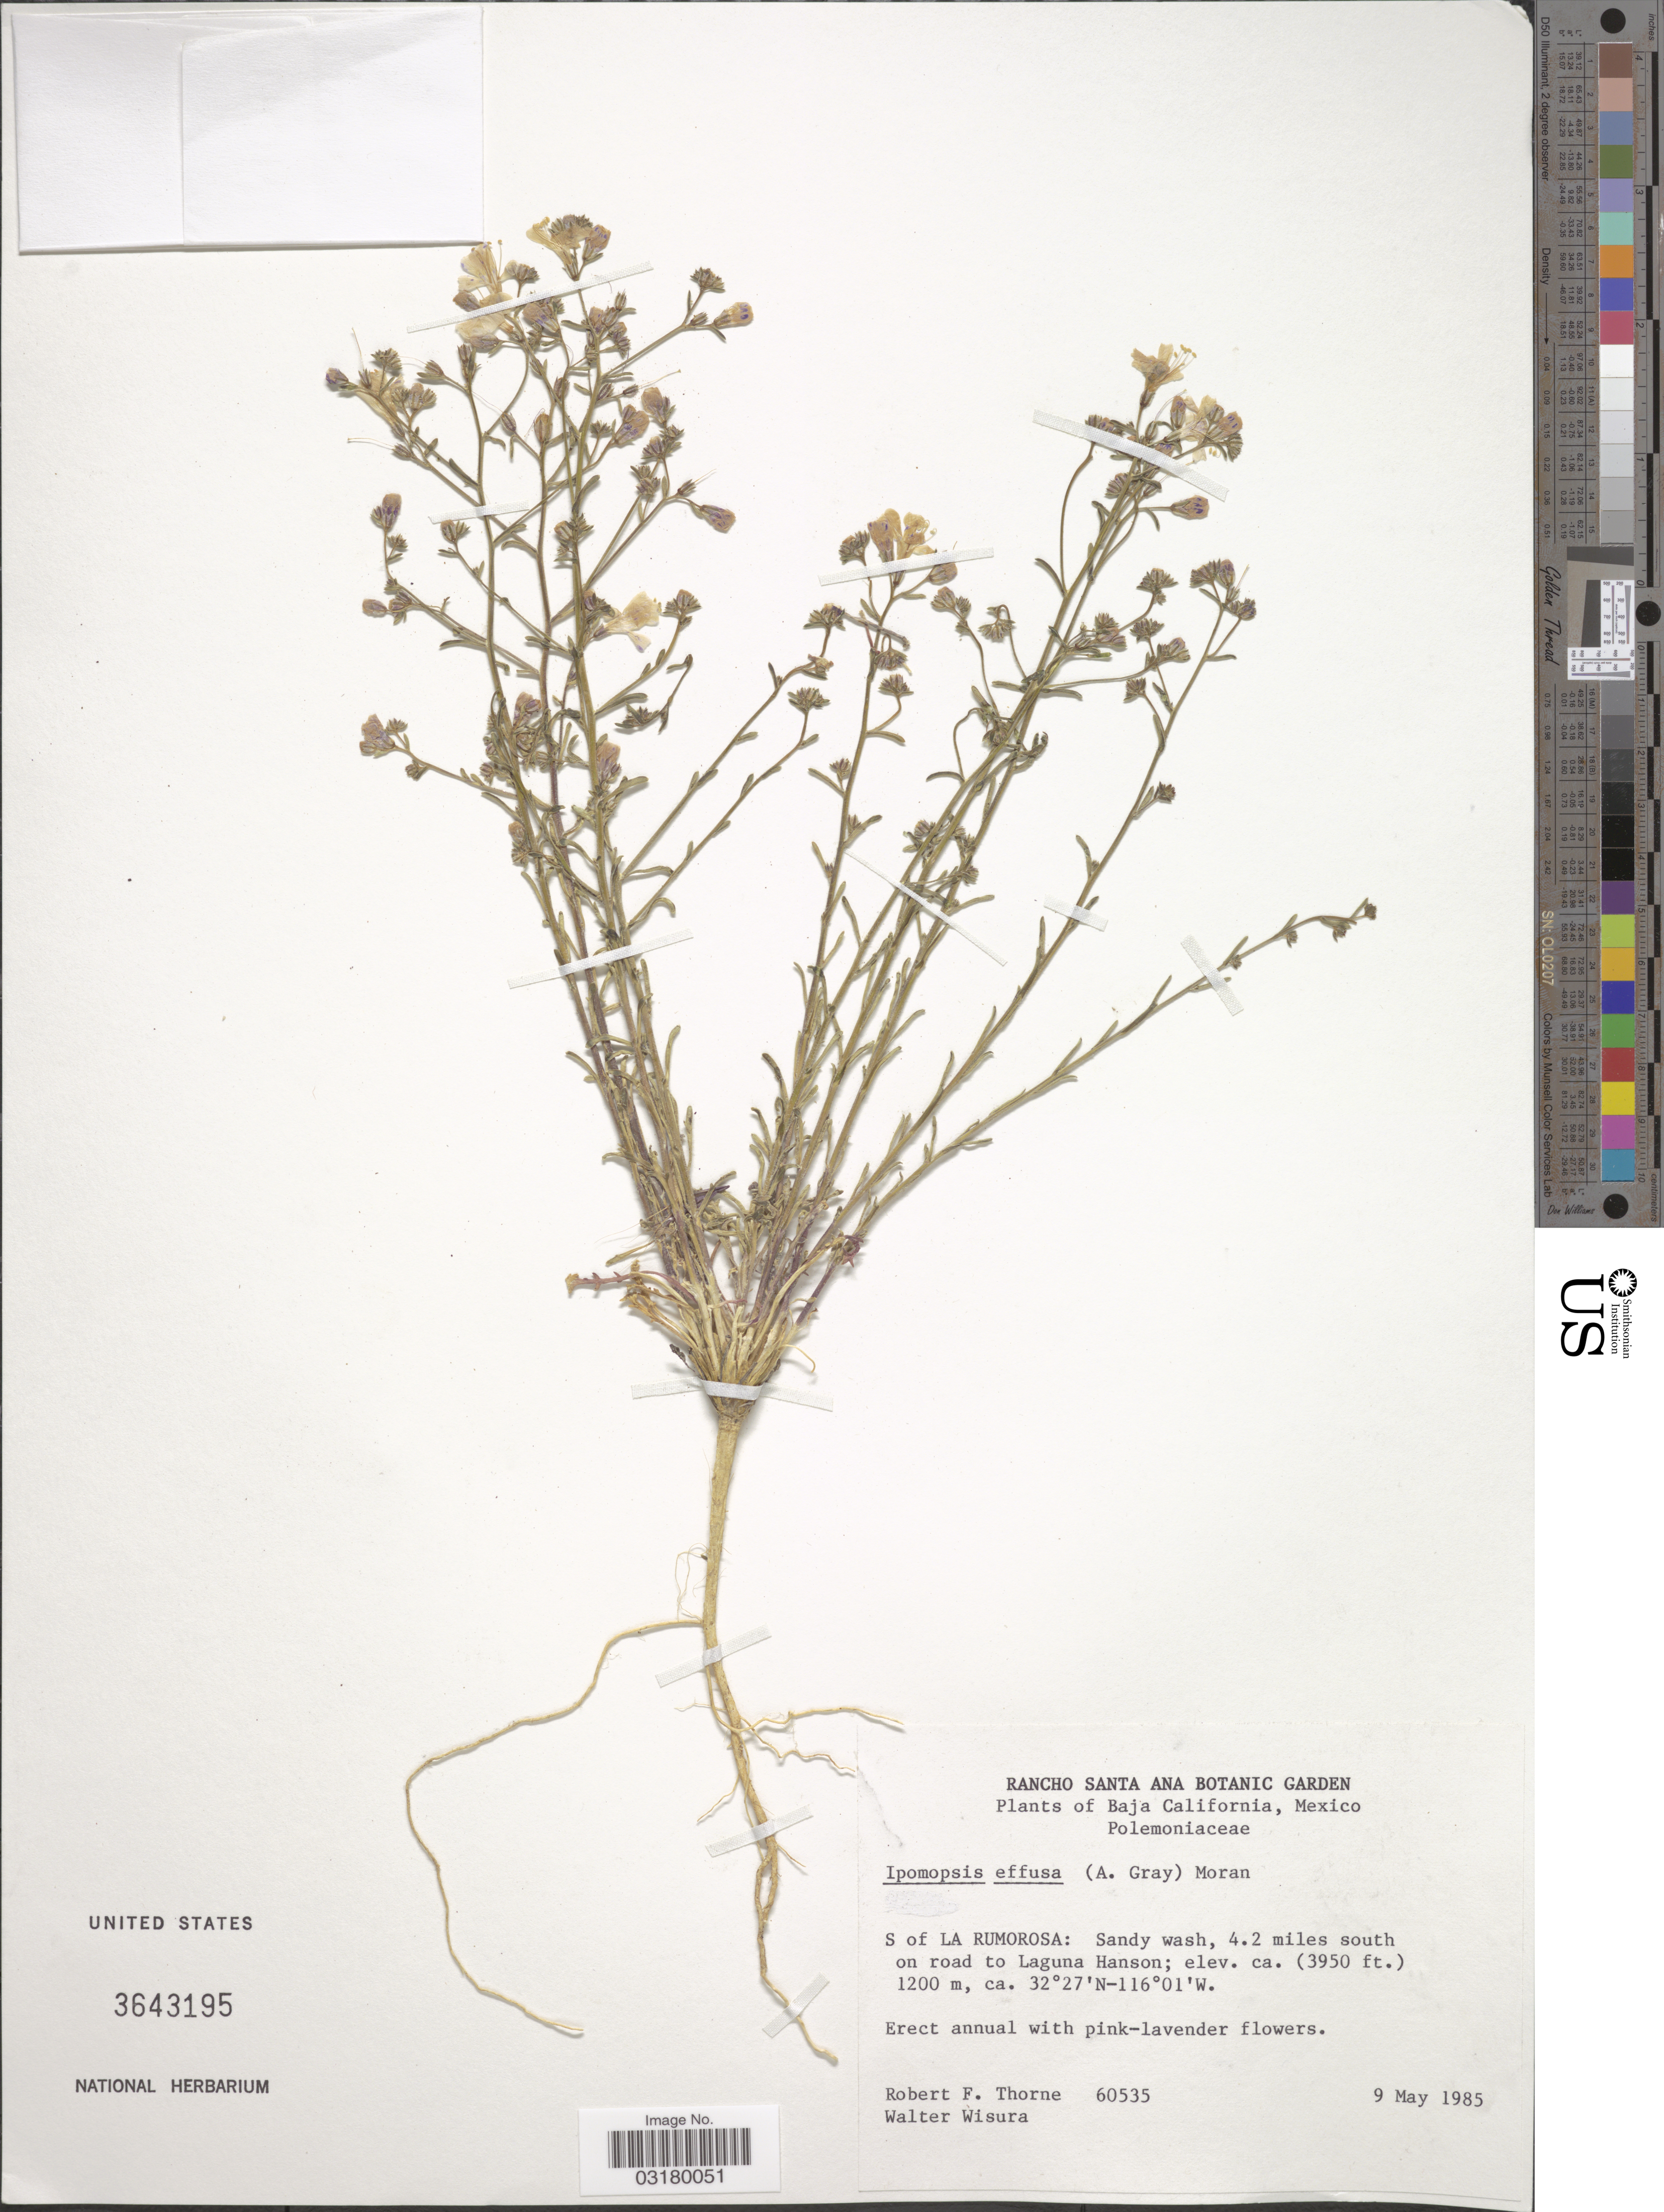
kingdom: Plantae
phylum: Tracheophyta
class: Magnoliopsida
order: Ericales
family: Polemoniaceae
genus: Ipomopsis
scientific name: Ipomopsis effusa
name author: (A. Gray) Moran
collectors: R. F. Thorne & W. Wisura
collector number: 60535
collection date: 1985-05-09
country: Mexico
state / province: Baja California Norte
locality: S of La Rumorosa: Sandy wash, 4.2 miles south on road to Laguna Hanson.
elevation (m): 1204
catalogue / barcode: US 3643195